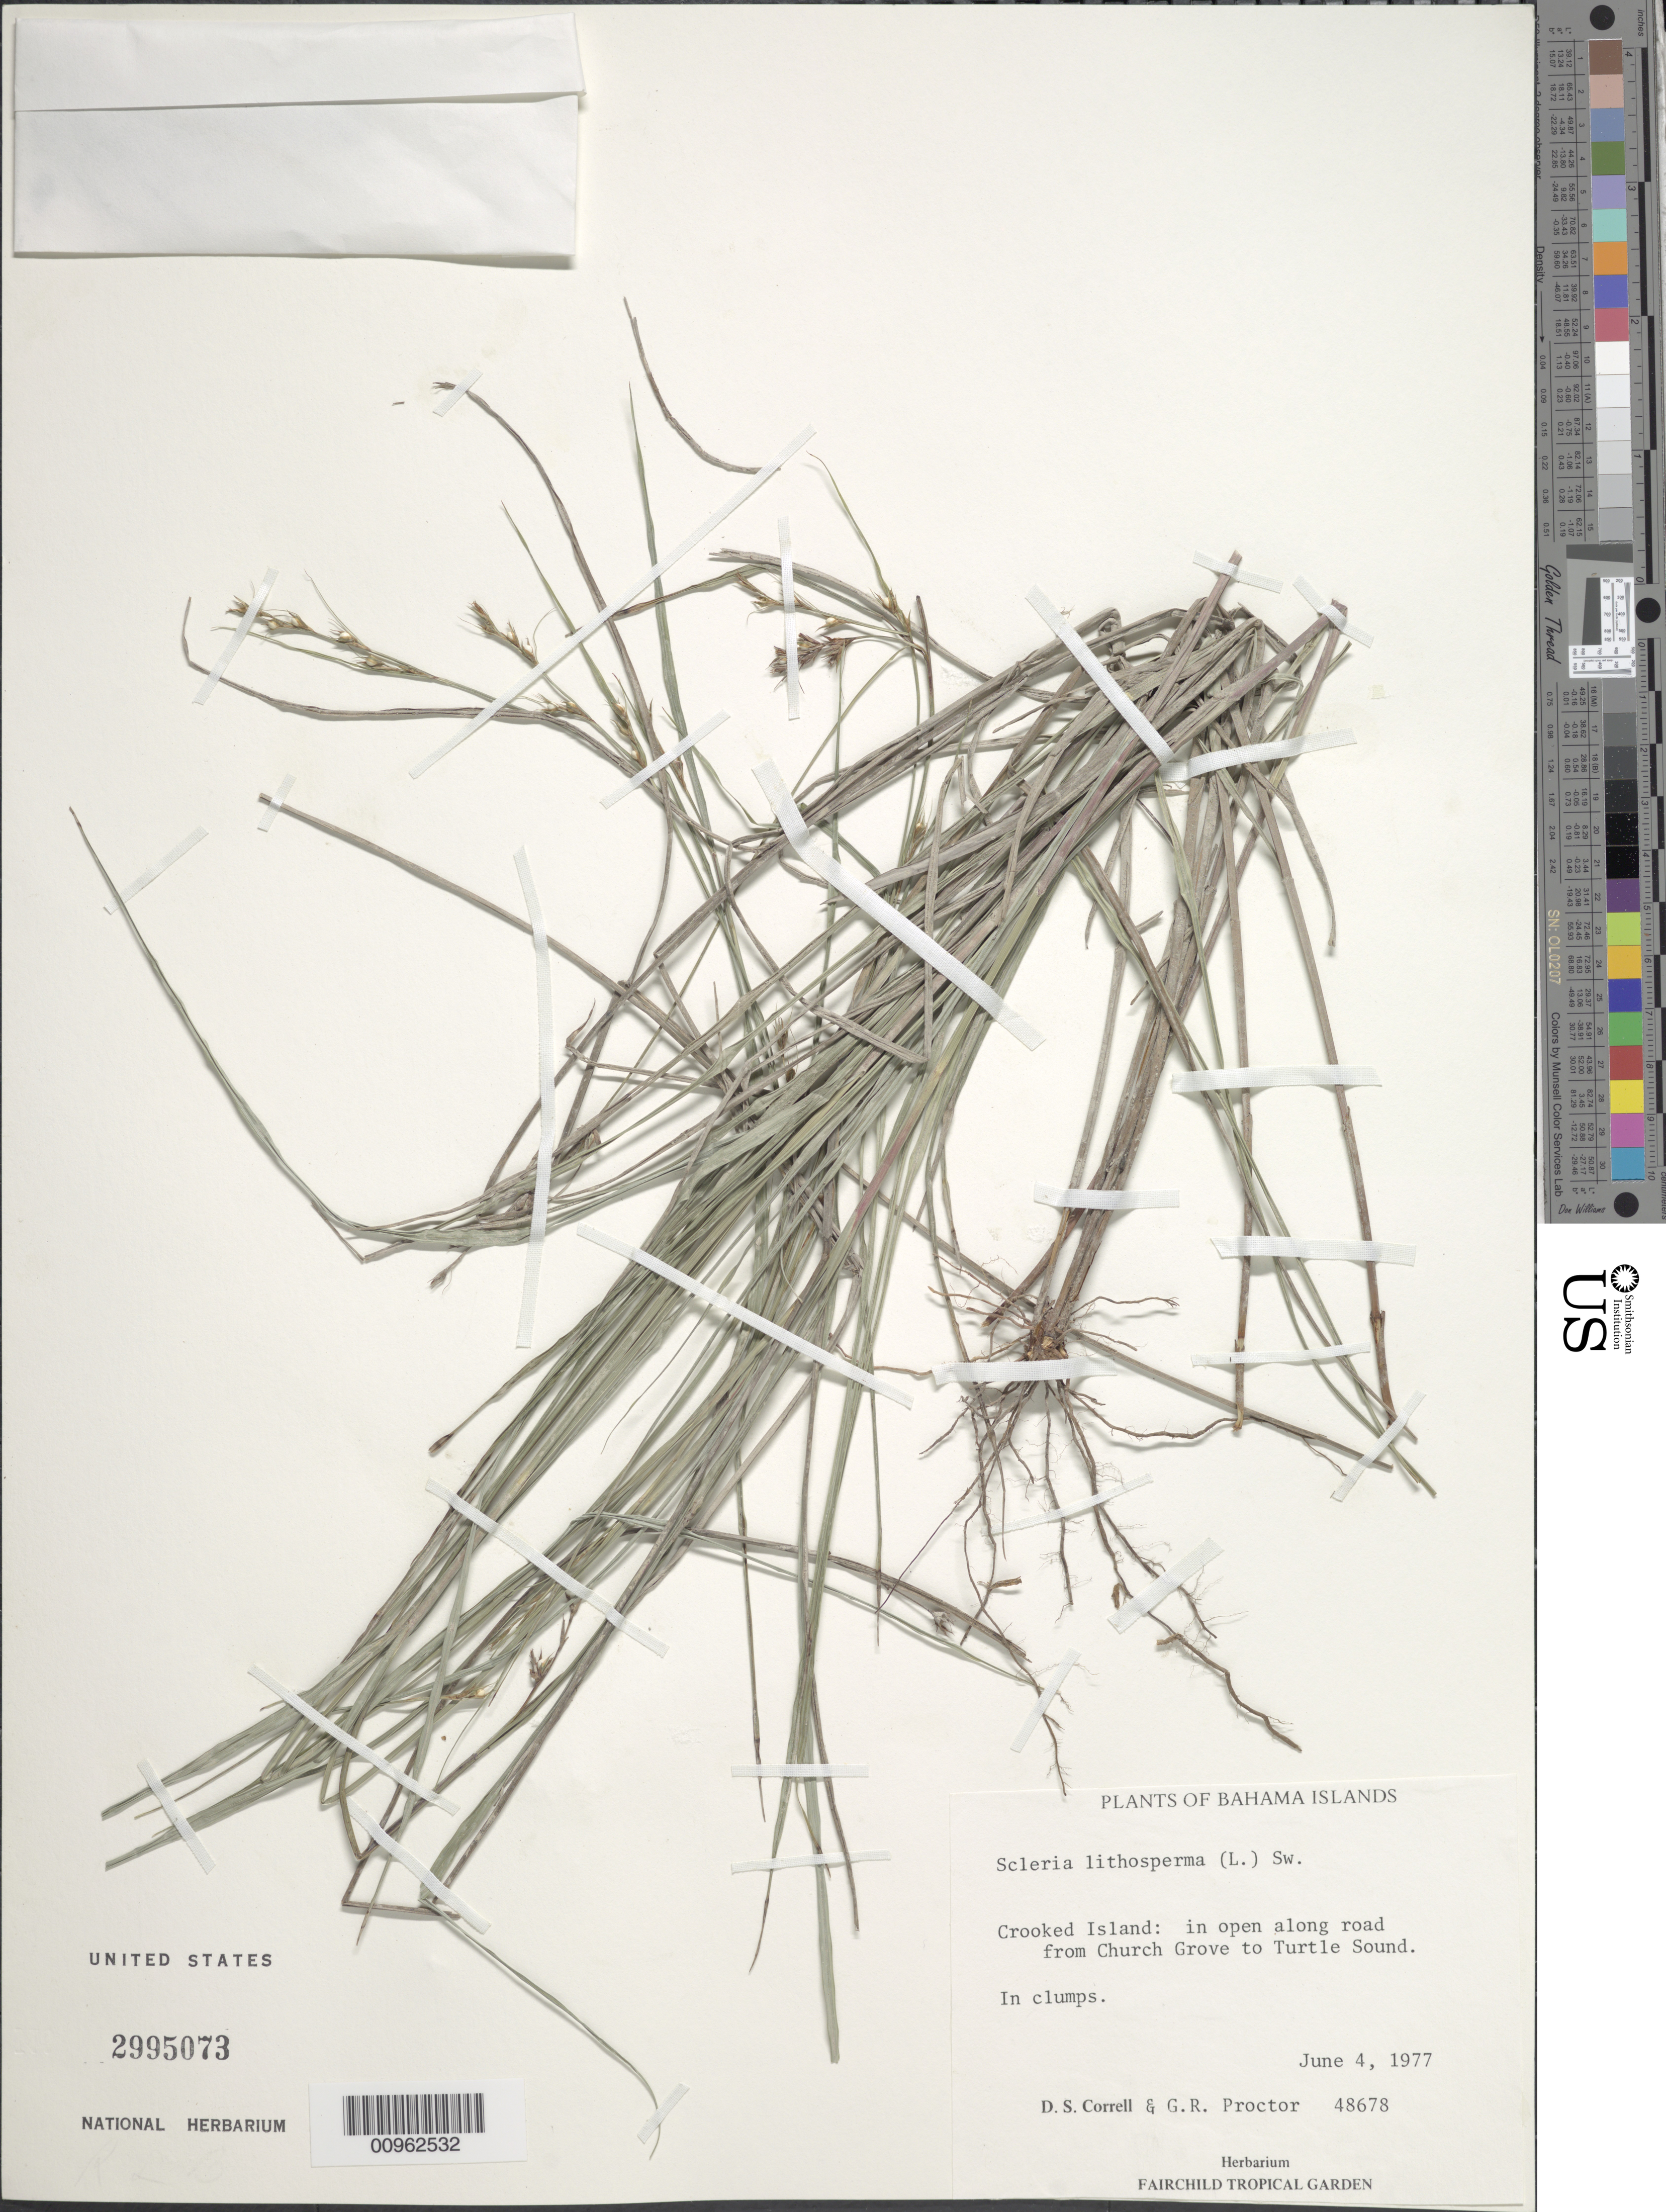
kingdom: Plantae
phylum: Tracheophyta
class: Liliopsida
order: Poales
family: Cyperaceae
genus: Scleria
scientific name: Scleria lithosperma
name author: (L.) Sw.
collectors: D. S. Correll & G. R. Proctor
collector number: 48678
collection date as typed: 04 Jun 1977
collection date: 1977-06-04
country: Bahamas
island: Crooked Island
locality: Road from Church Grove to Turtle Sound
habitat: In open along road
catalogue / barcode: US 2995073